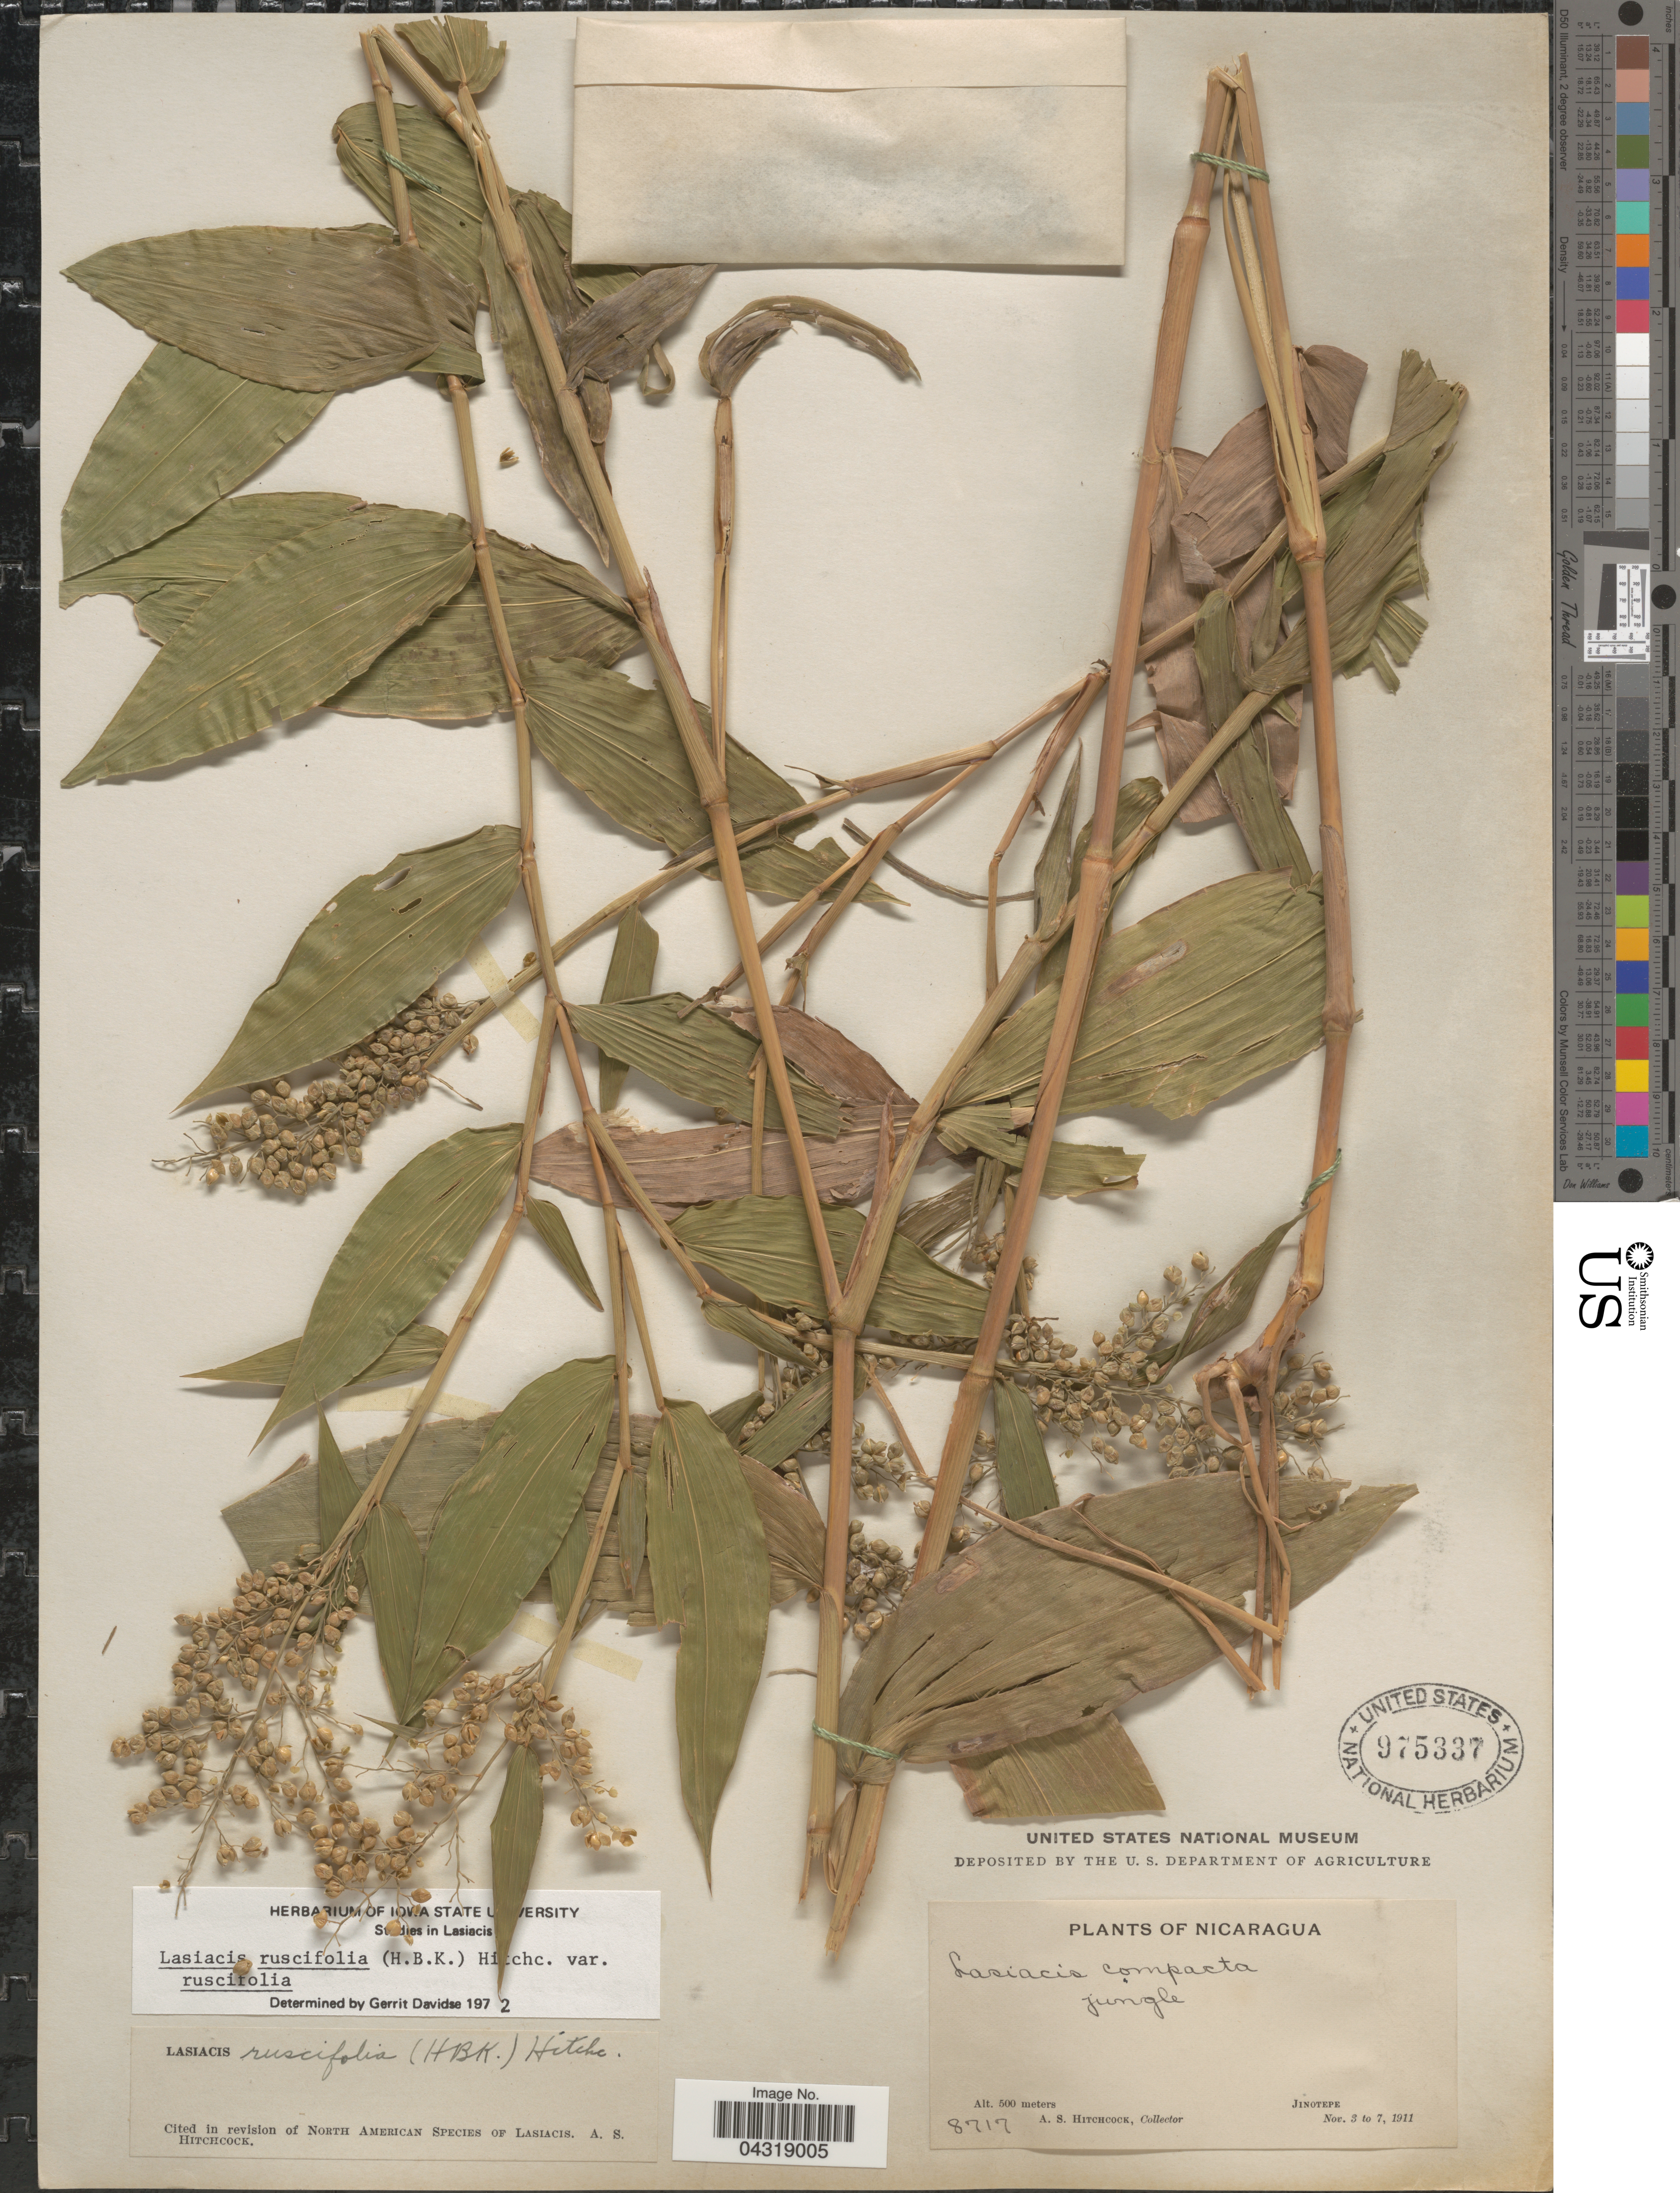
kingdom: Plantae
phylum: Tracheophyta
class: Liliopsida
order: Poales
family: Poaceae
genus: Lasiacis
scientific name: Lasiacis ruscifolia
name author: (Kunth) Hitchc.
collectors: A. S. Hitchcock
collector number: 8717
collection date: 1911-11-03/1911-11-07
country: Nicaragua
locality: Jinotepe.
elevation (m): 500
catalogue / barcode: US 975337